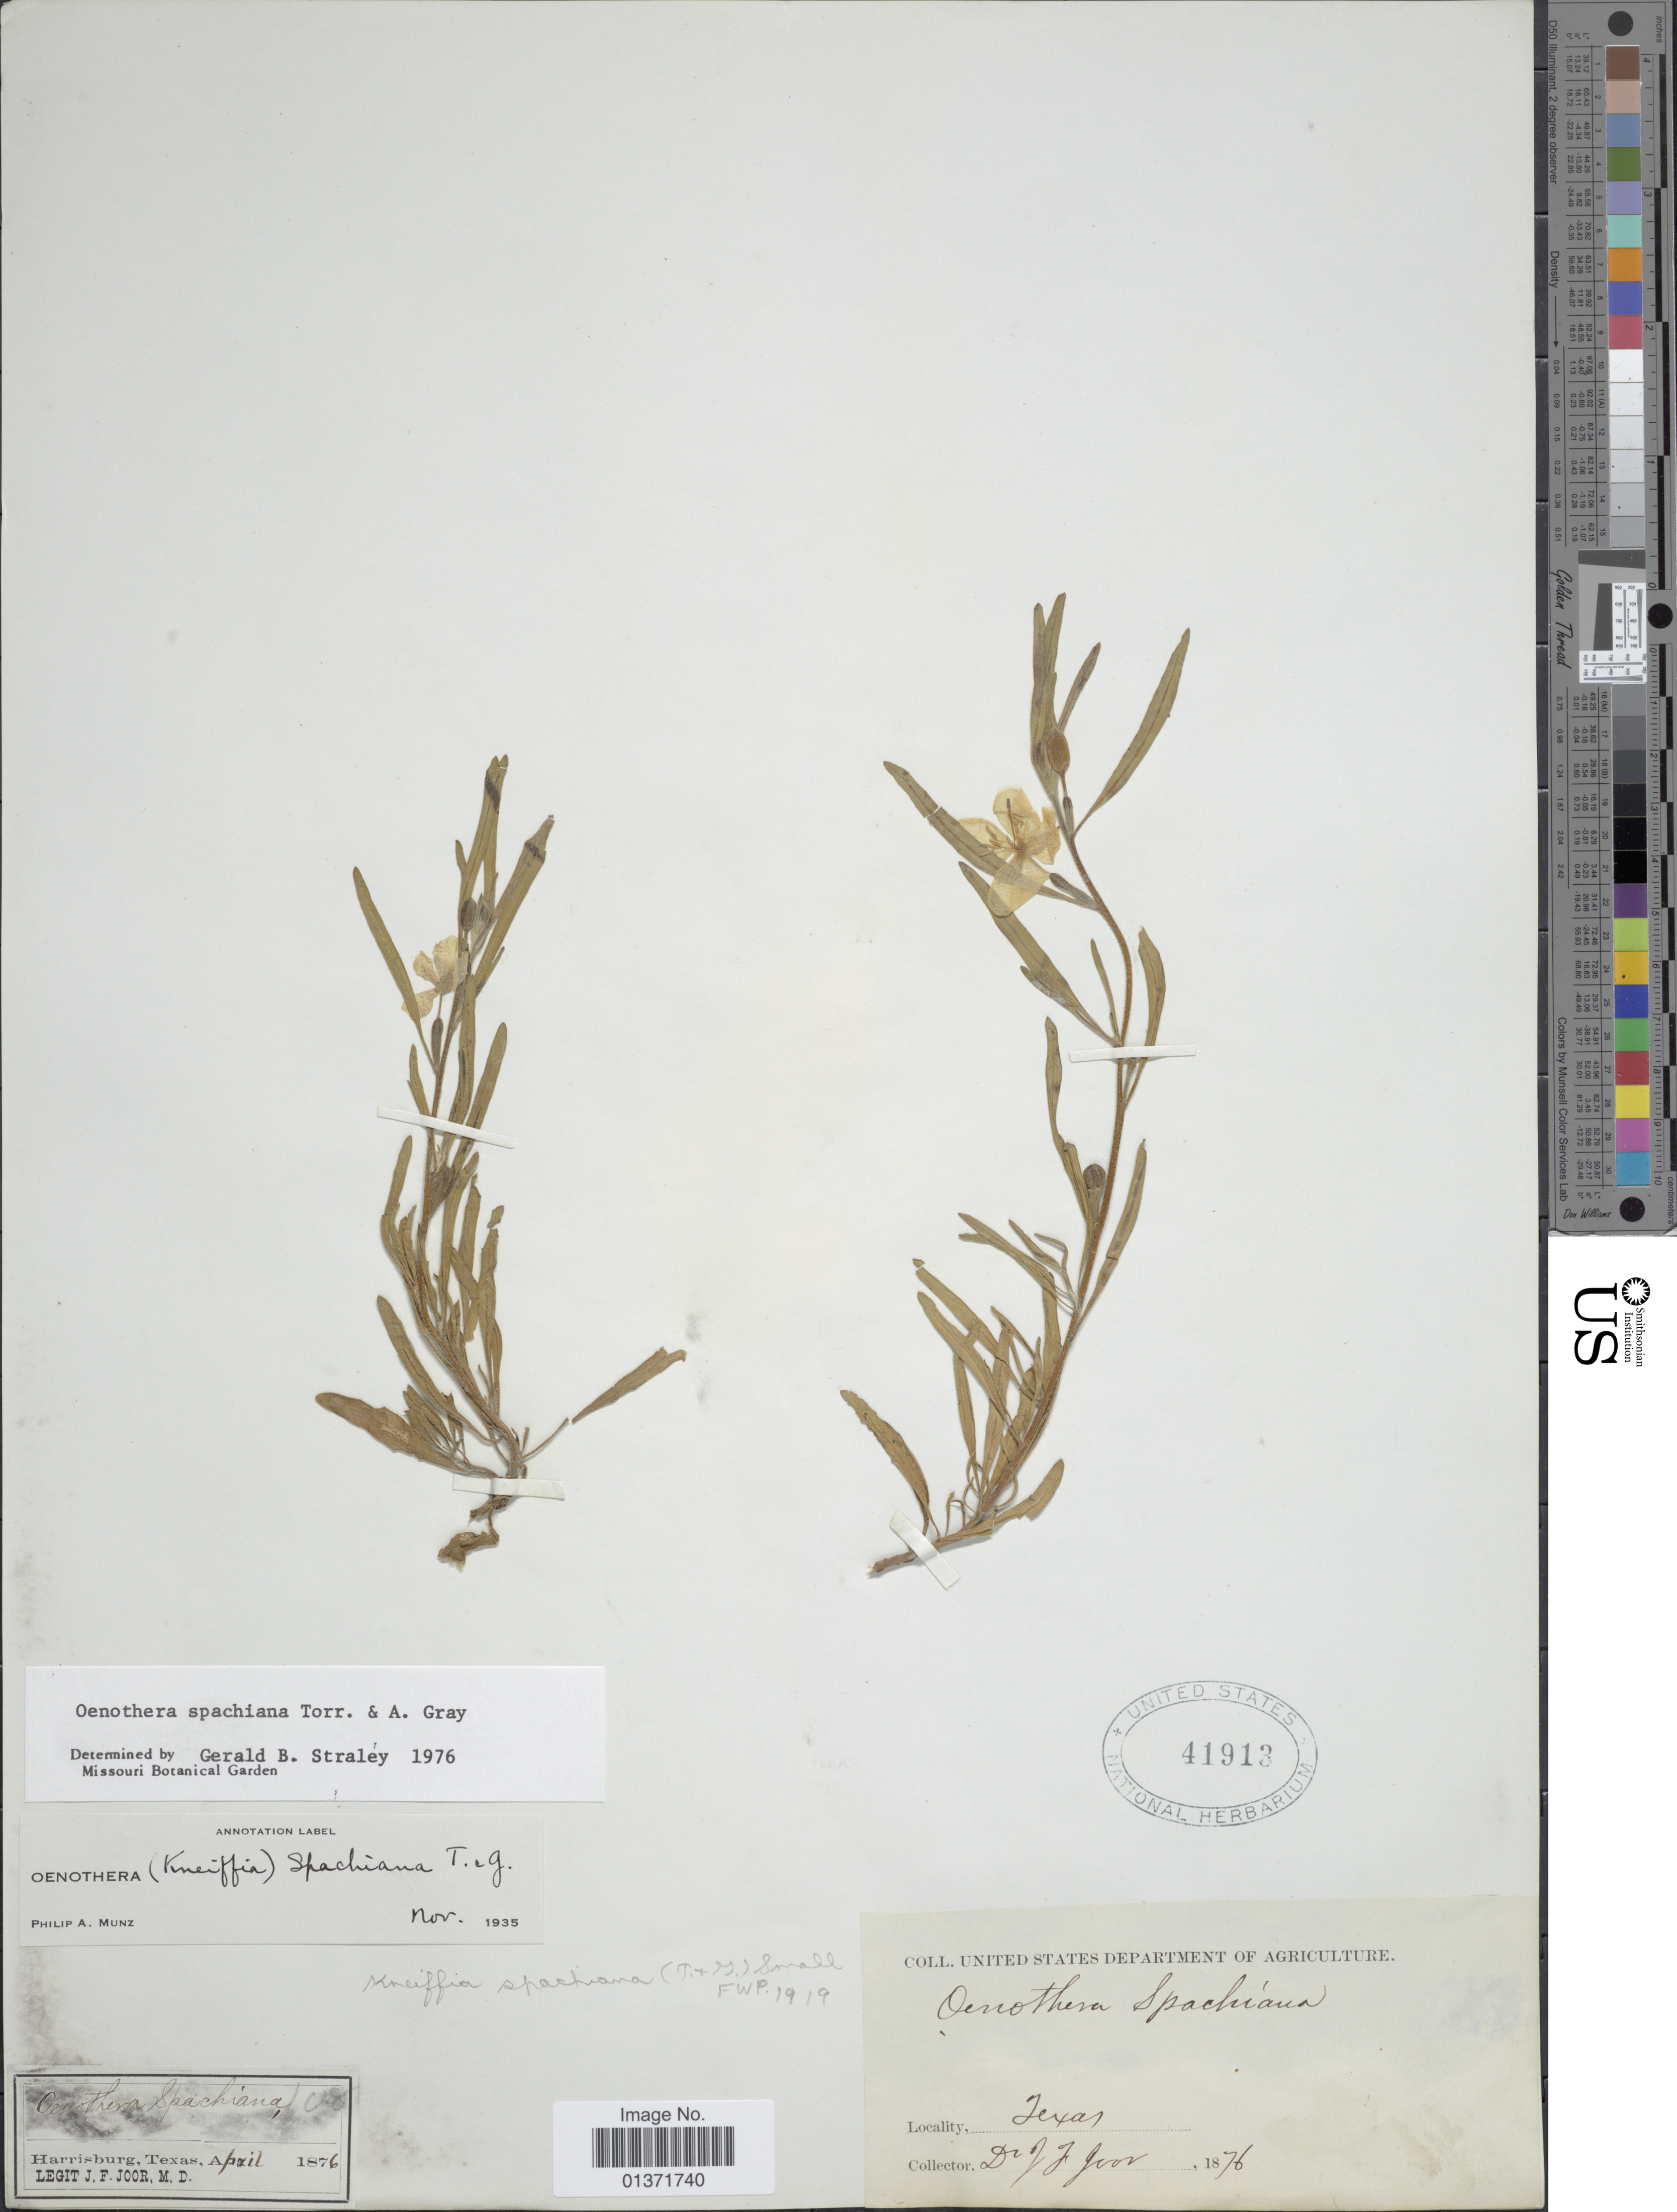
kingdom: Plantae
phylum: Tracheophyta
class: Magnoliopsida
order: Myrtales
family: Onagraceae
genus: Oenothera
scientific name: Oenothera spachiana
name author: Torr. & A. Gray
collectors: J. F. Joor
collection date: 1876-04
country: United States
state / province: Texas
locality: Harrisburg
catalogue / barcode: US 41913